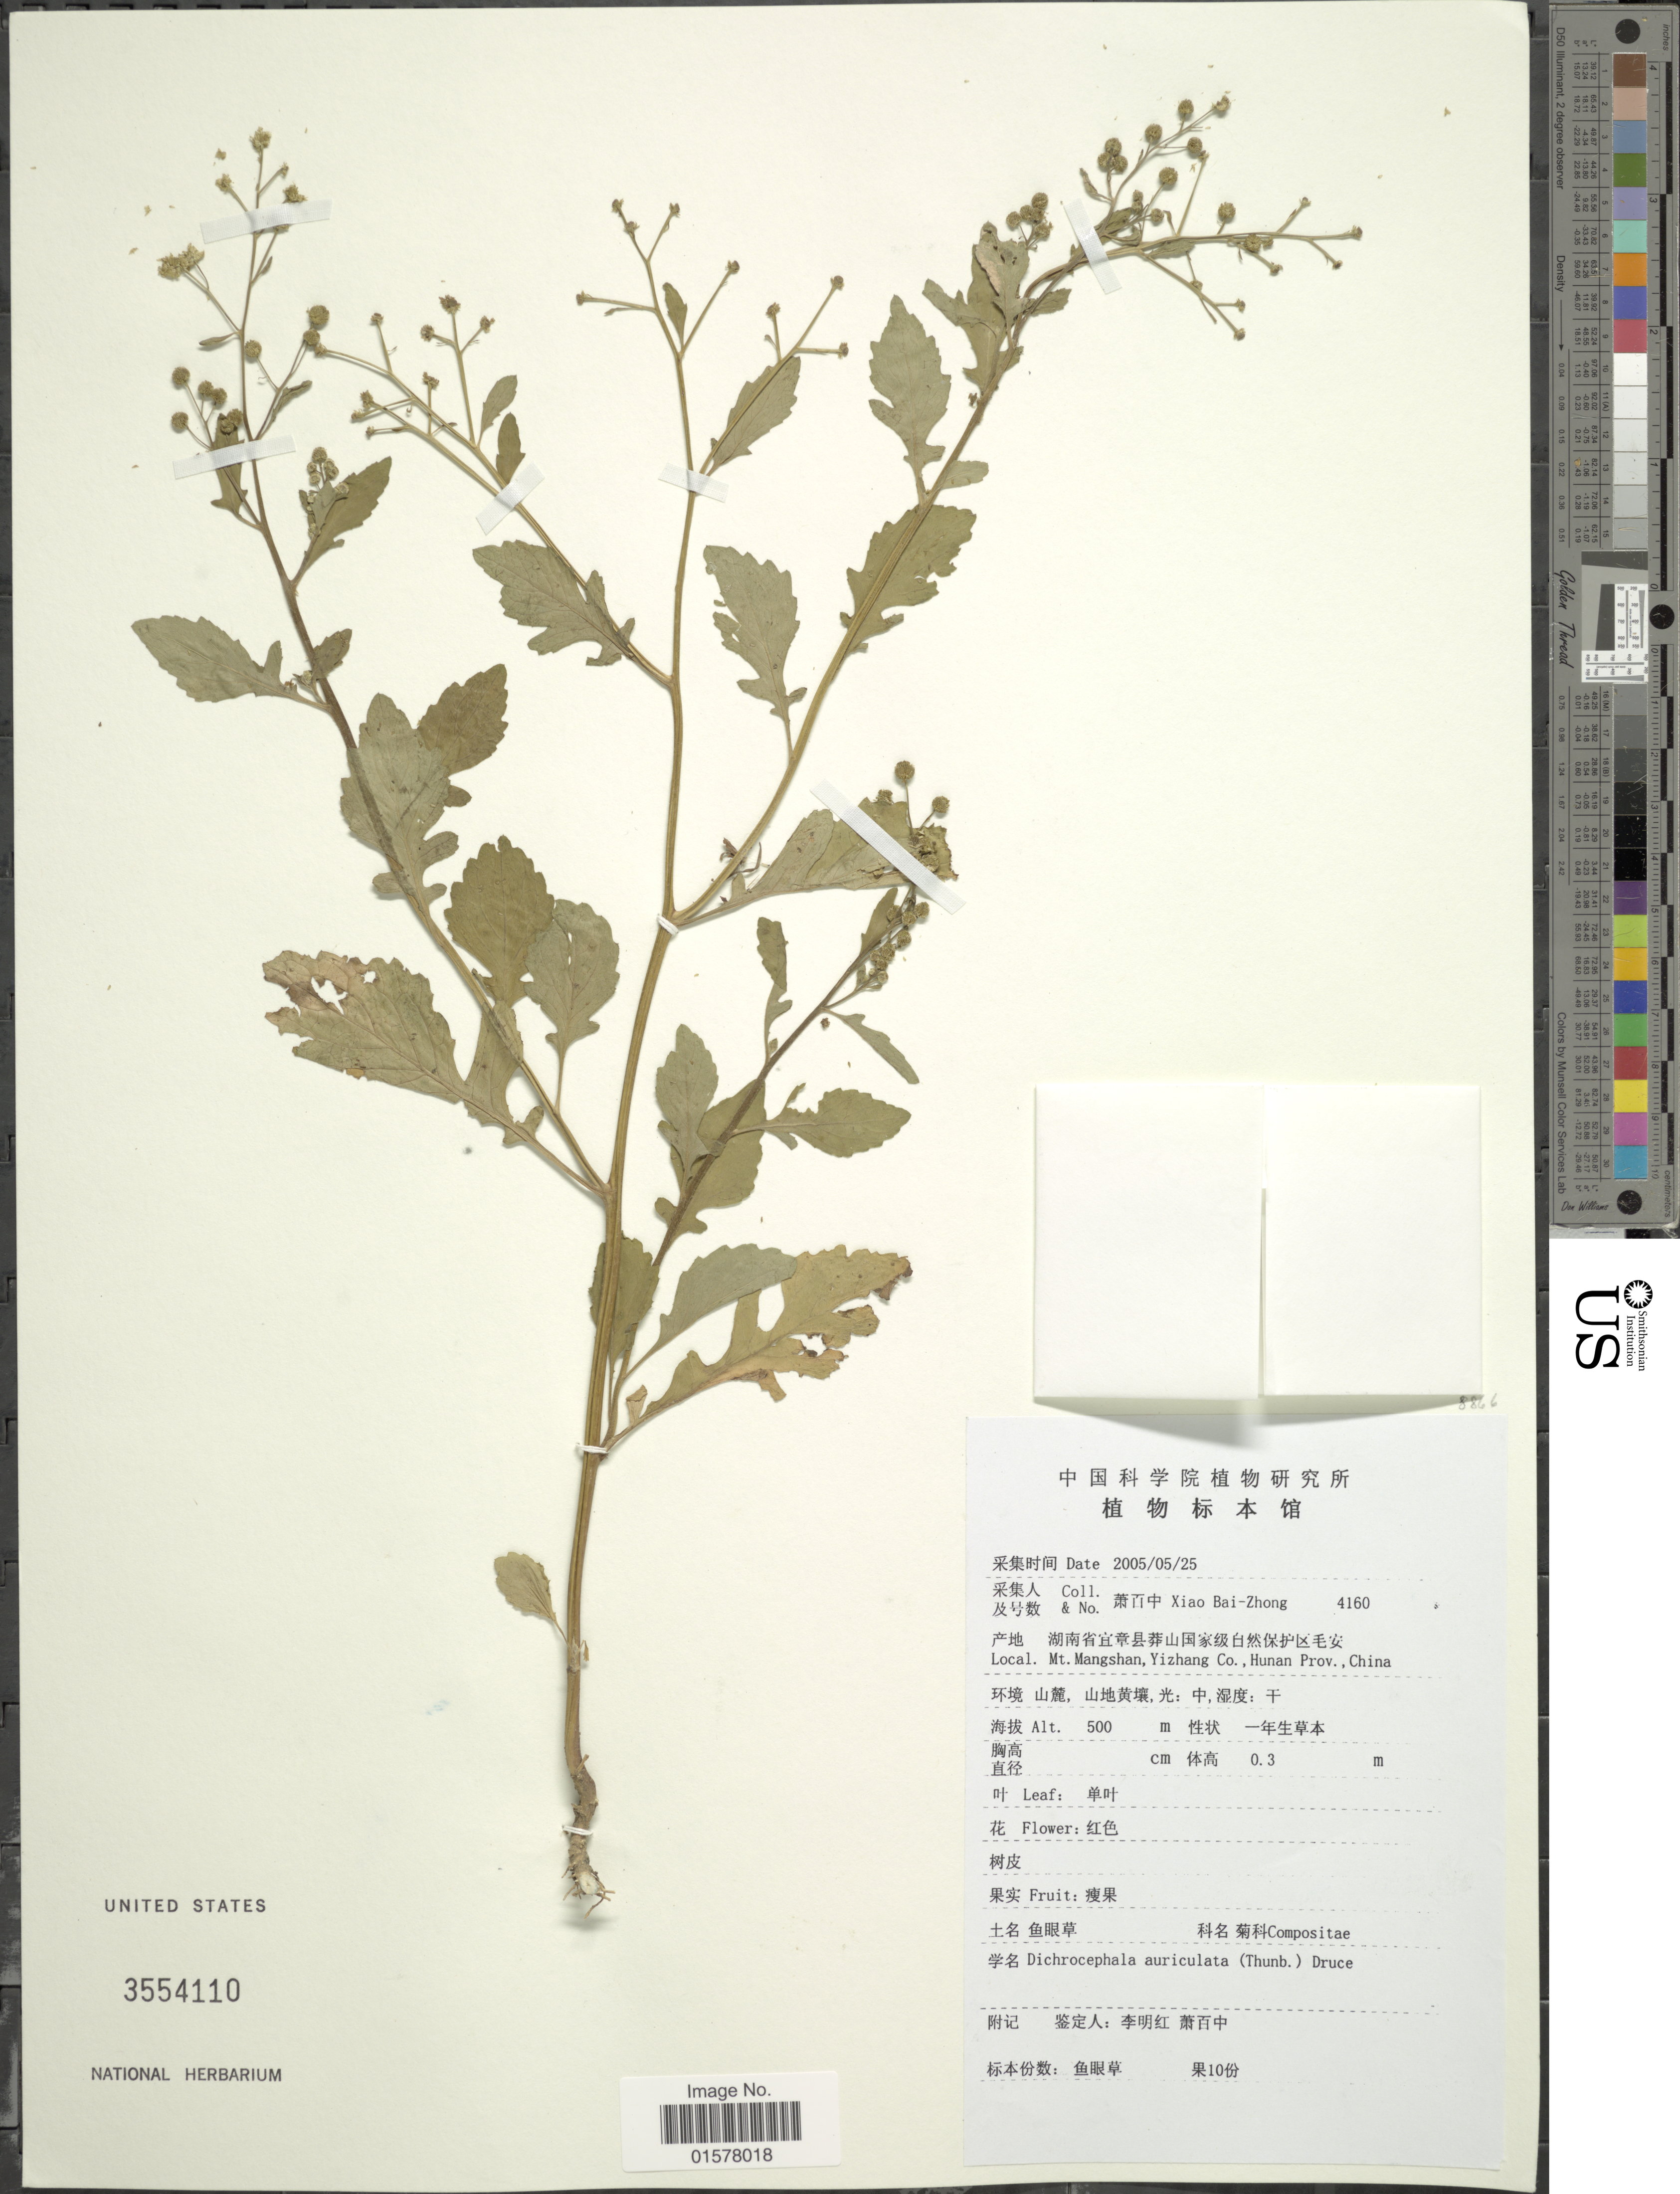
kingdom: Plantae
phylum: Tracheophyta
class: Magnoliopsida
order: Asterales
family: Asteraceae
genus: Dichrocephala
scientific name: Dichrocephala auriculata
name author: (Thunb.) Druce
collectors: B. Z. Xiao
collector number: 4160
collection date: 2005-05-25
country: China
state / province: Hunan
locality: Mt. Mangshan, Yizhang Co, Hunan, Prov. China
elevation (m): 500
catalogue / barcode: US 3554110